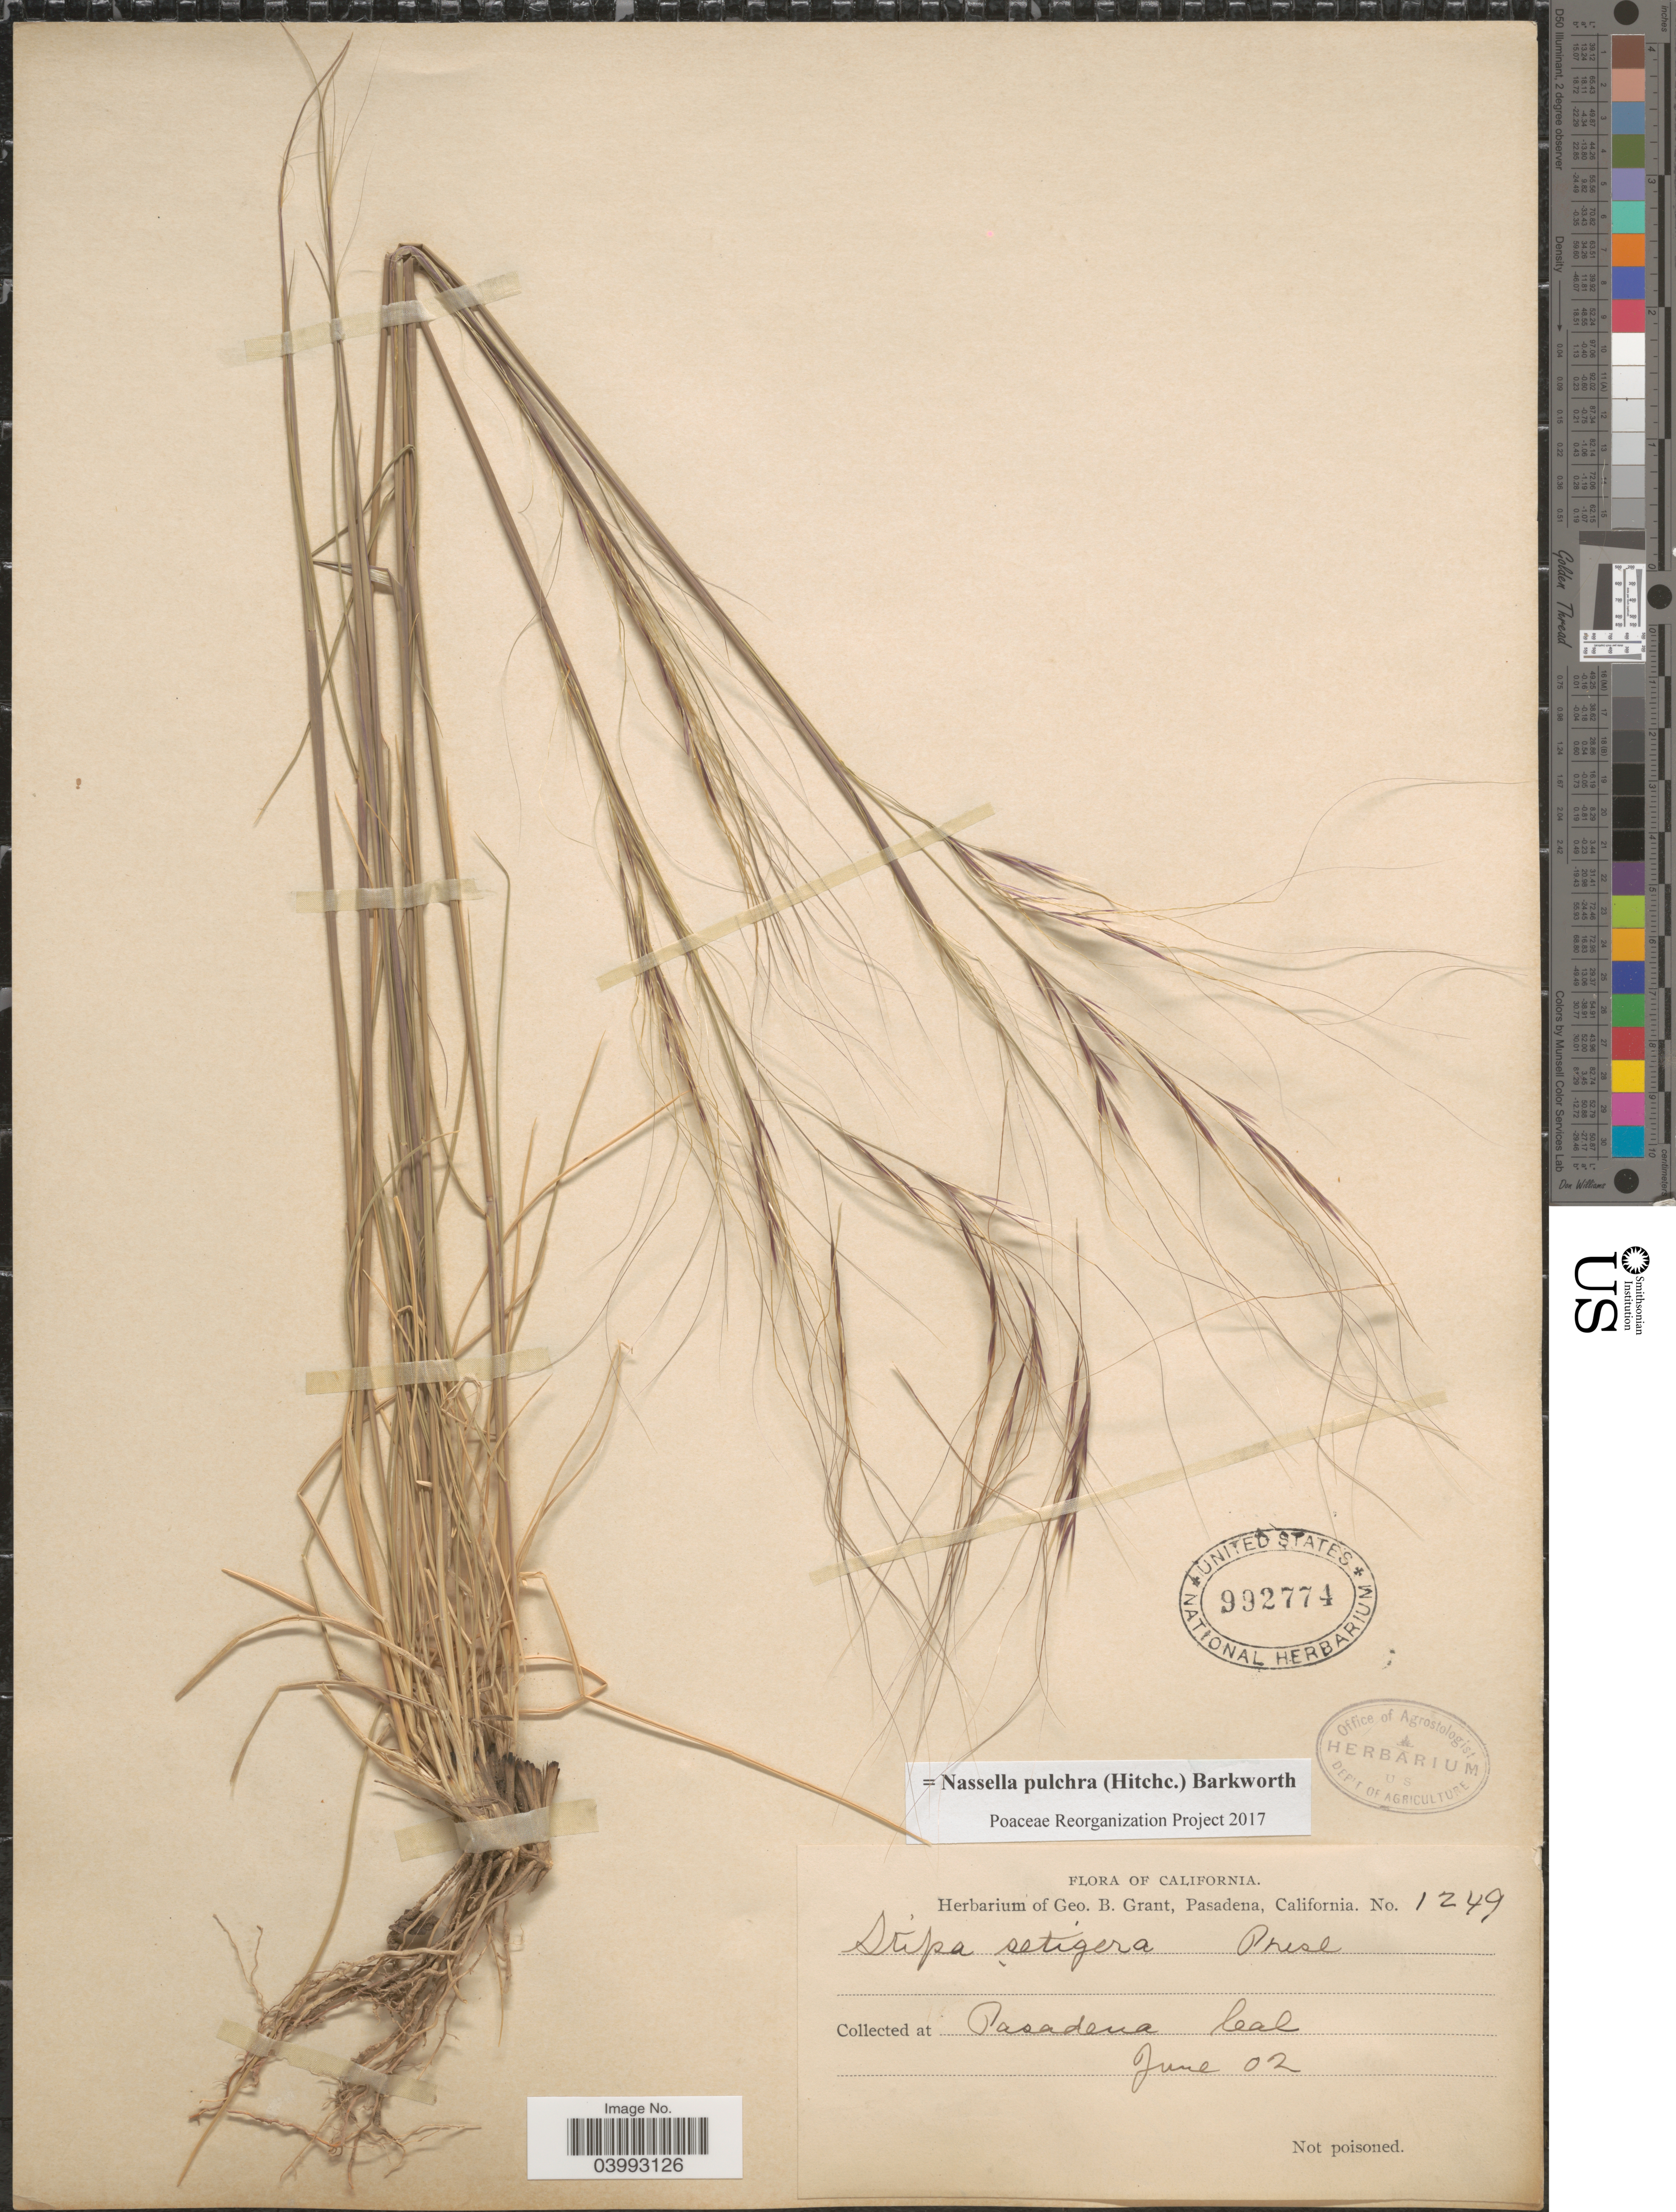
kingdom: Plantae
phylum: Tracheophyta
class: Liliopsida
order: Poales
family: Poaceae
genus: Nassella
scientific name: Nassella pulchra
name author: (Hitchc.) Barkworth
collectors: ex herb. Geo. B. Grant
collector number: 1249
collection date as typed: Transcribed d/m/y: /6/2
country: United States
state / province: California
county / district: Los Angeles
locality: Pasadena.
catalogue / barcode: US 992774